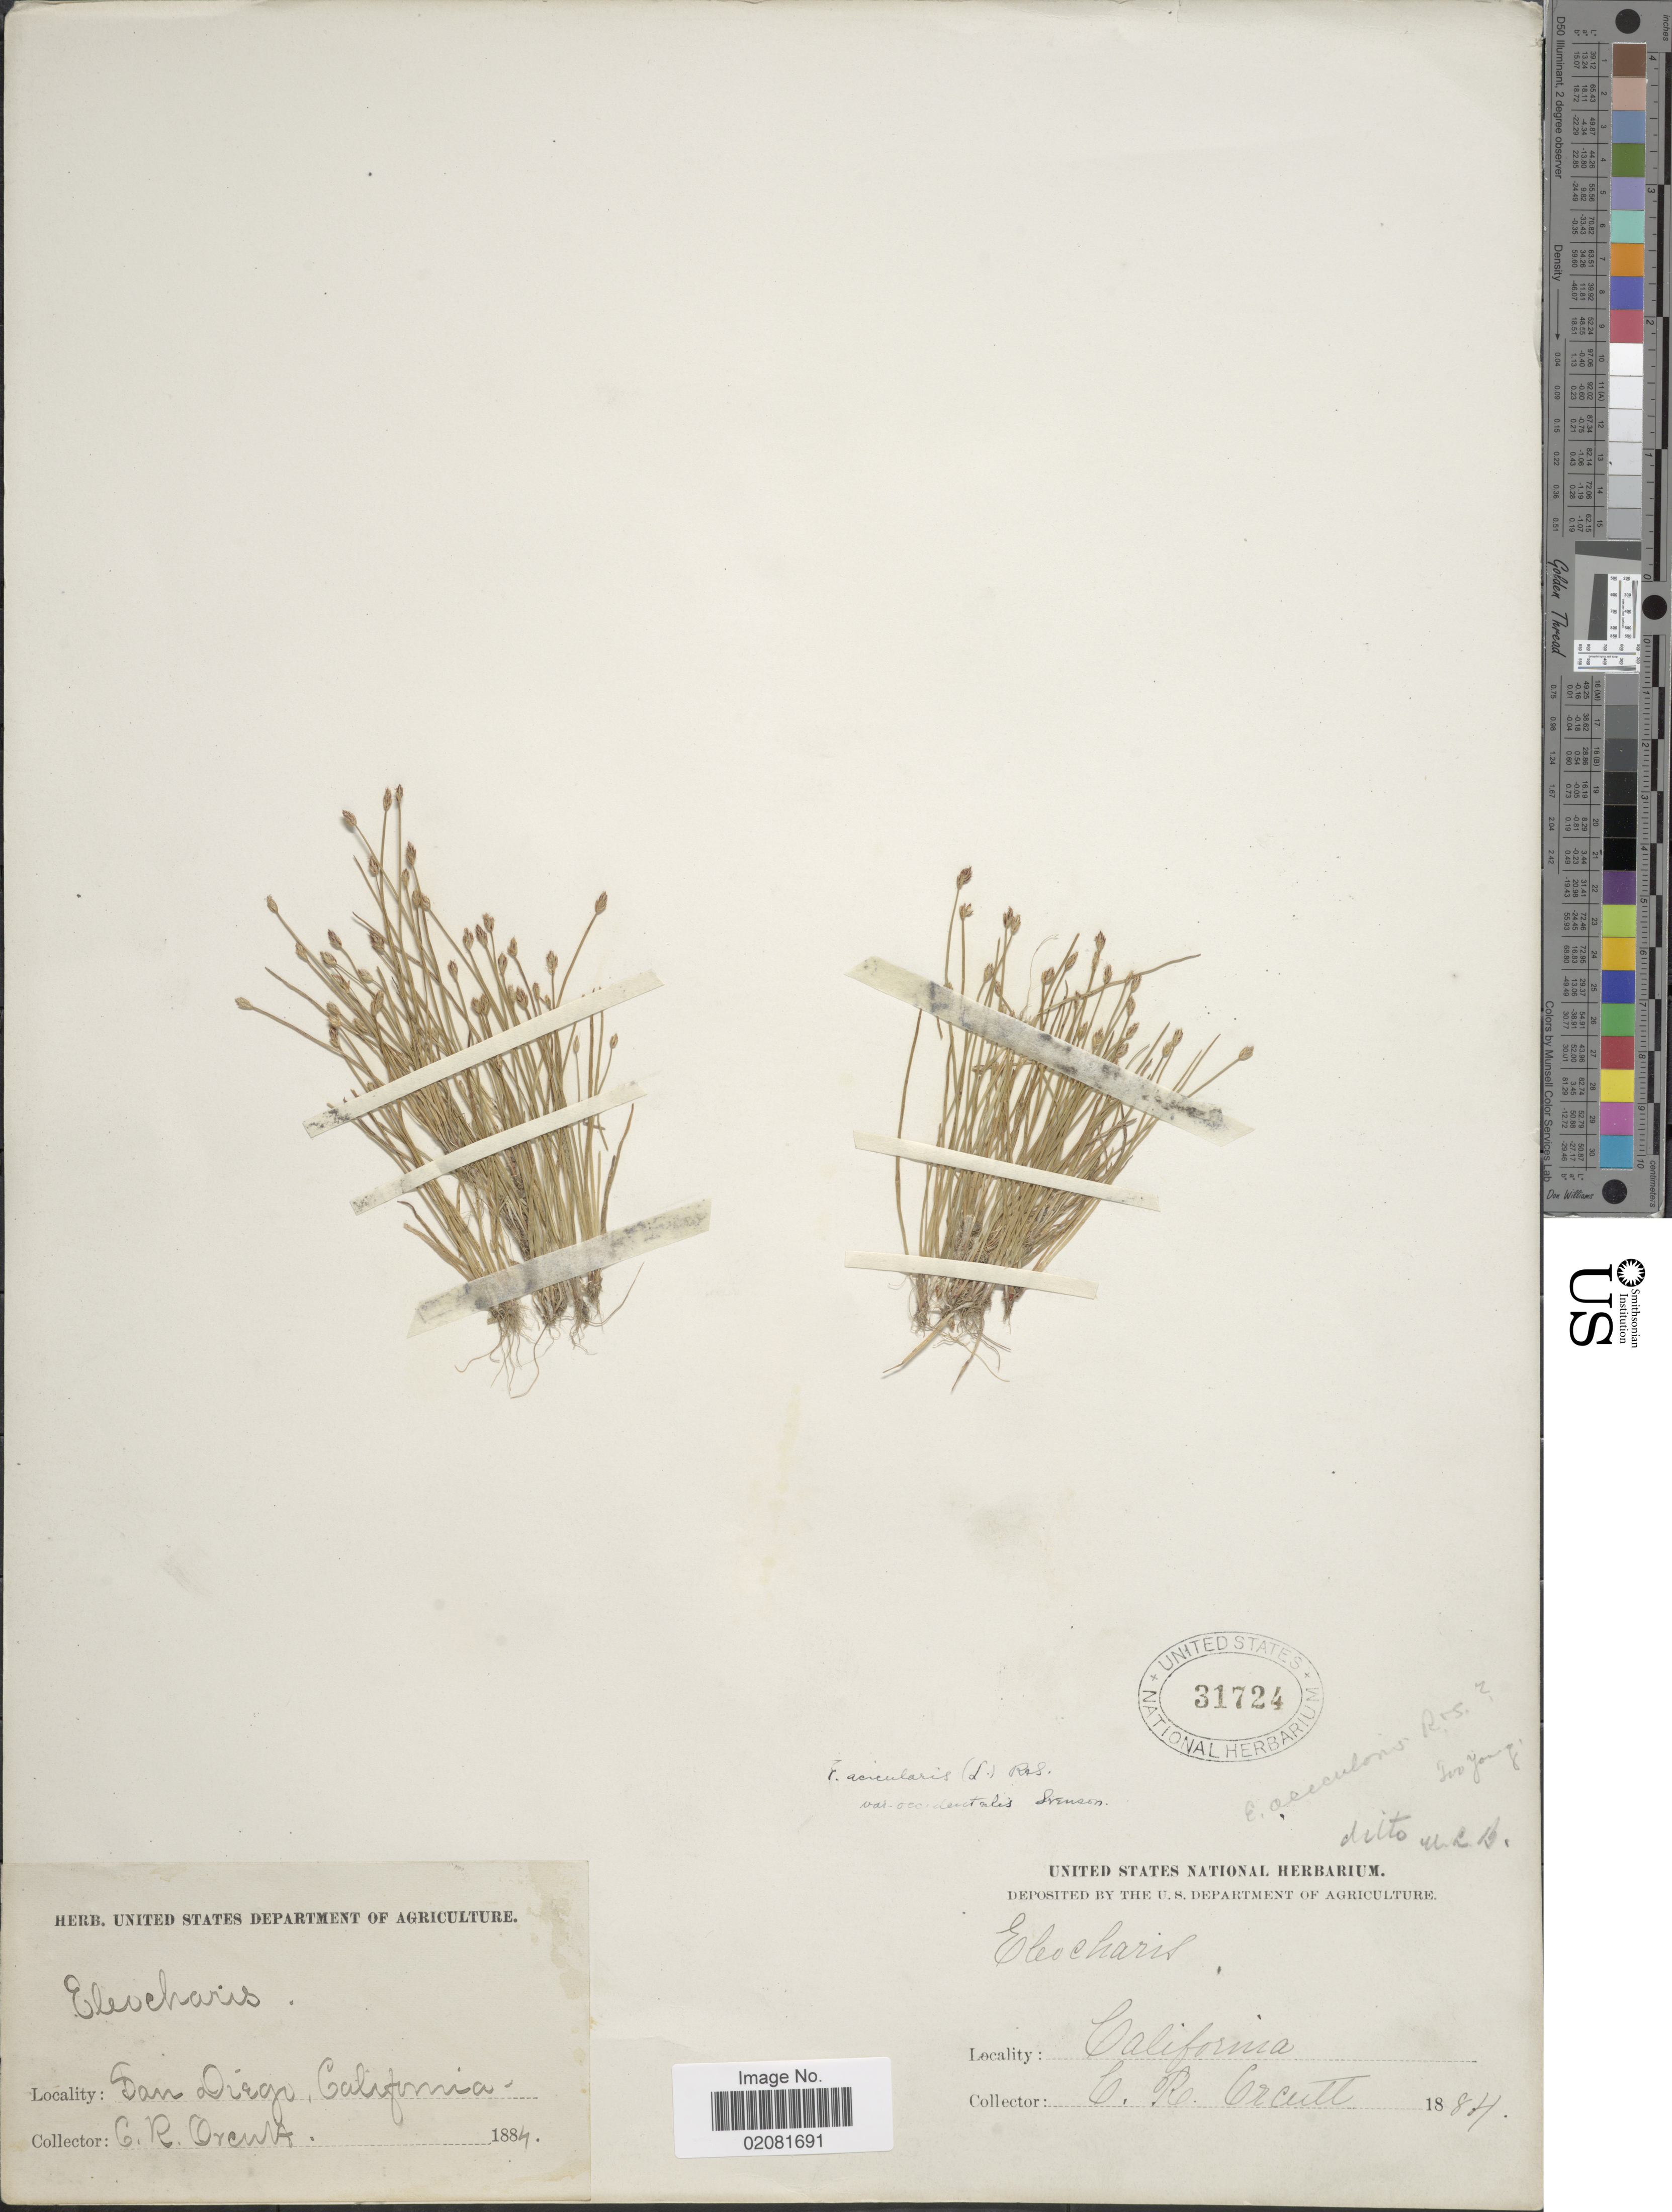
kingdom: Plantae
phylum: Tracheophyta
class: Liliopsida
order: Poales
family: Cyperaceae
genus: Eleocharis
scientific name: Eleocharis acicularis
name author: (L.) Roem. & Schult.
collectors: C. R. Orcutt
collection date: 1884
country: United States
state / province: California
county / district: San Diego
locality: San Diego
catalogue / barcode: US 31724